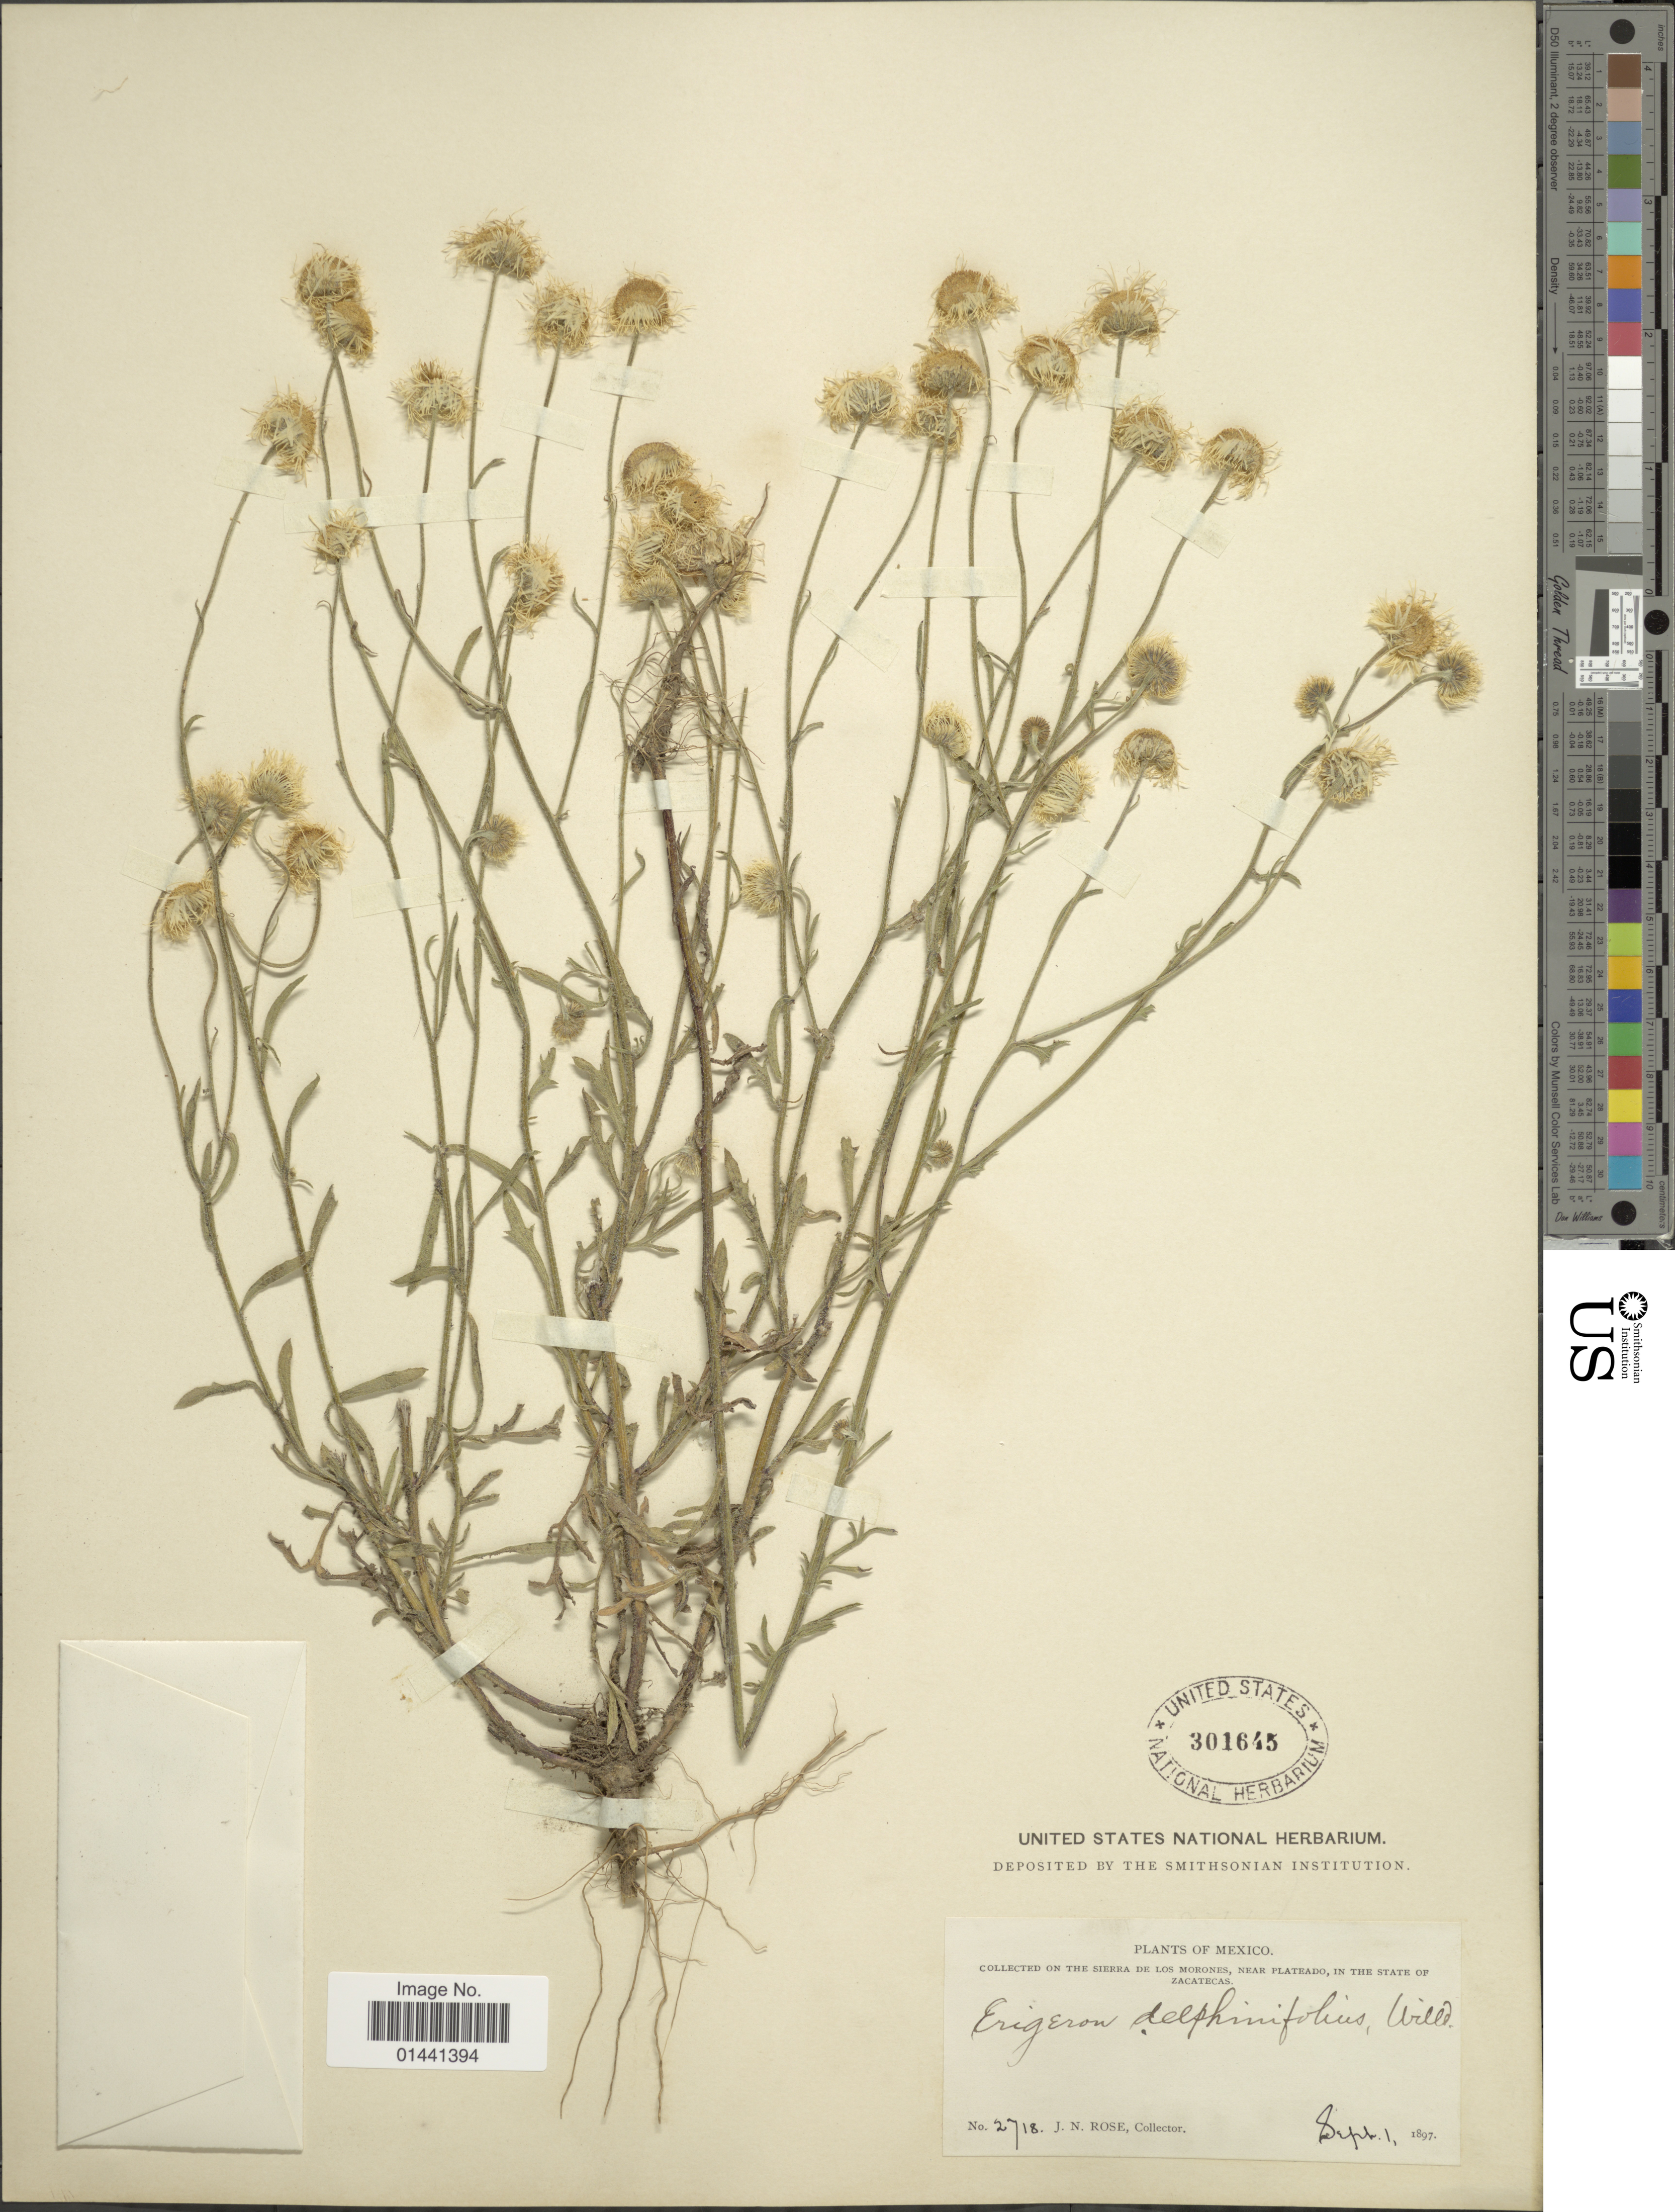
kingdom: Plantae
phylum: Tracheophyta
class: Magnoliopsida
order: Asterales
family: Asteraceae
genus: Erigeron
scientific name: Erigeron delphinifolius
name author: Willd.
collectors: J. N. Rose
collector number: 2718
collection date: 1897-09-01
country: Mexico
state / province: Zacatecas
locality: Sierra de Los Morones, near Plateado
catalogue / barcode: US 301645